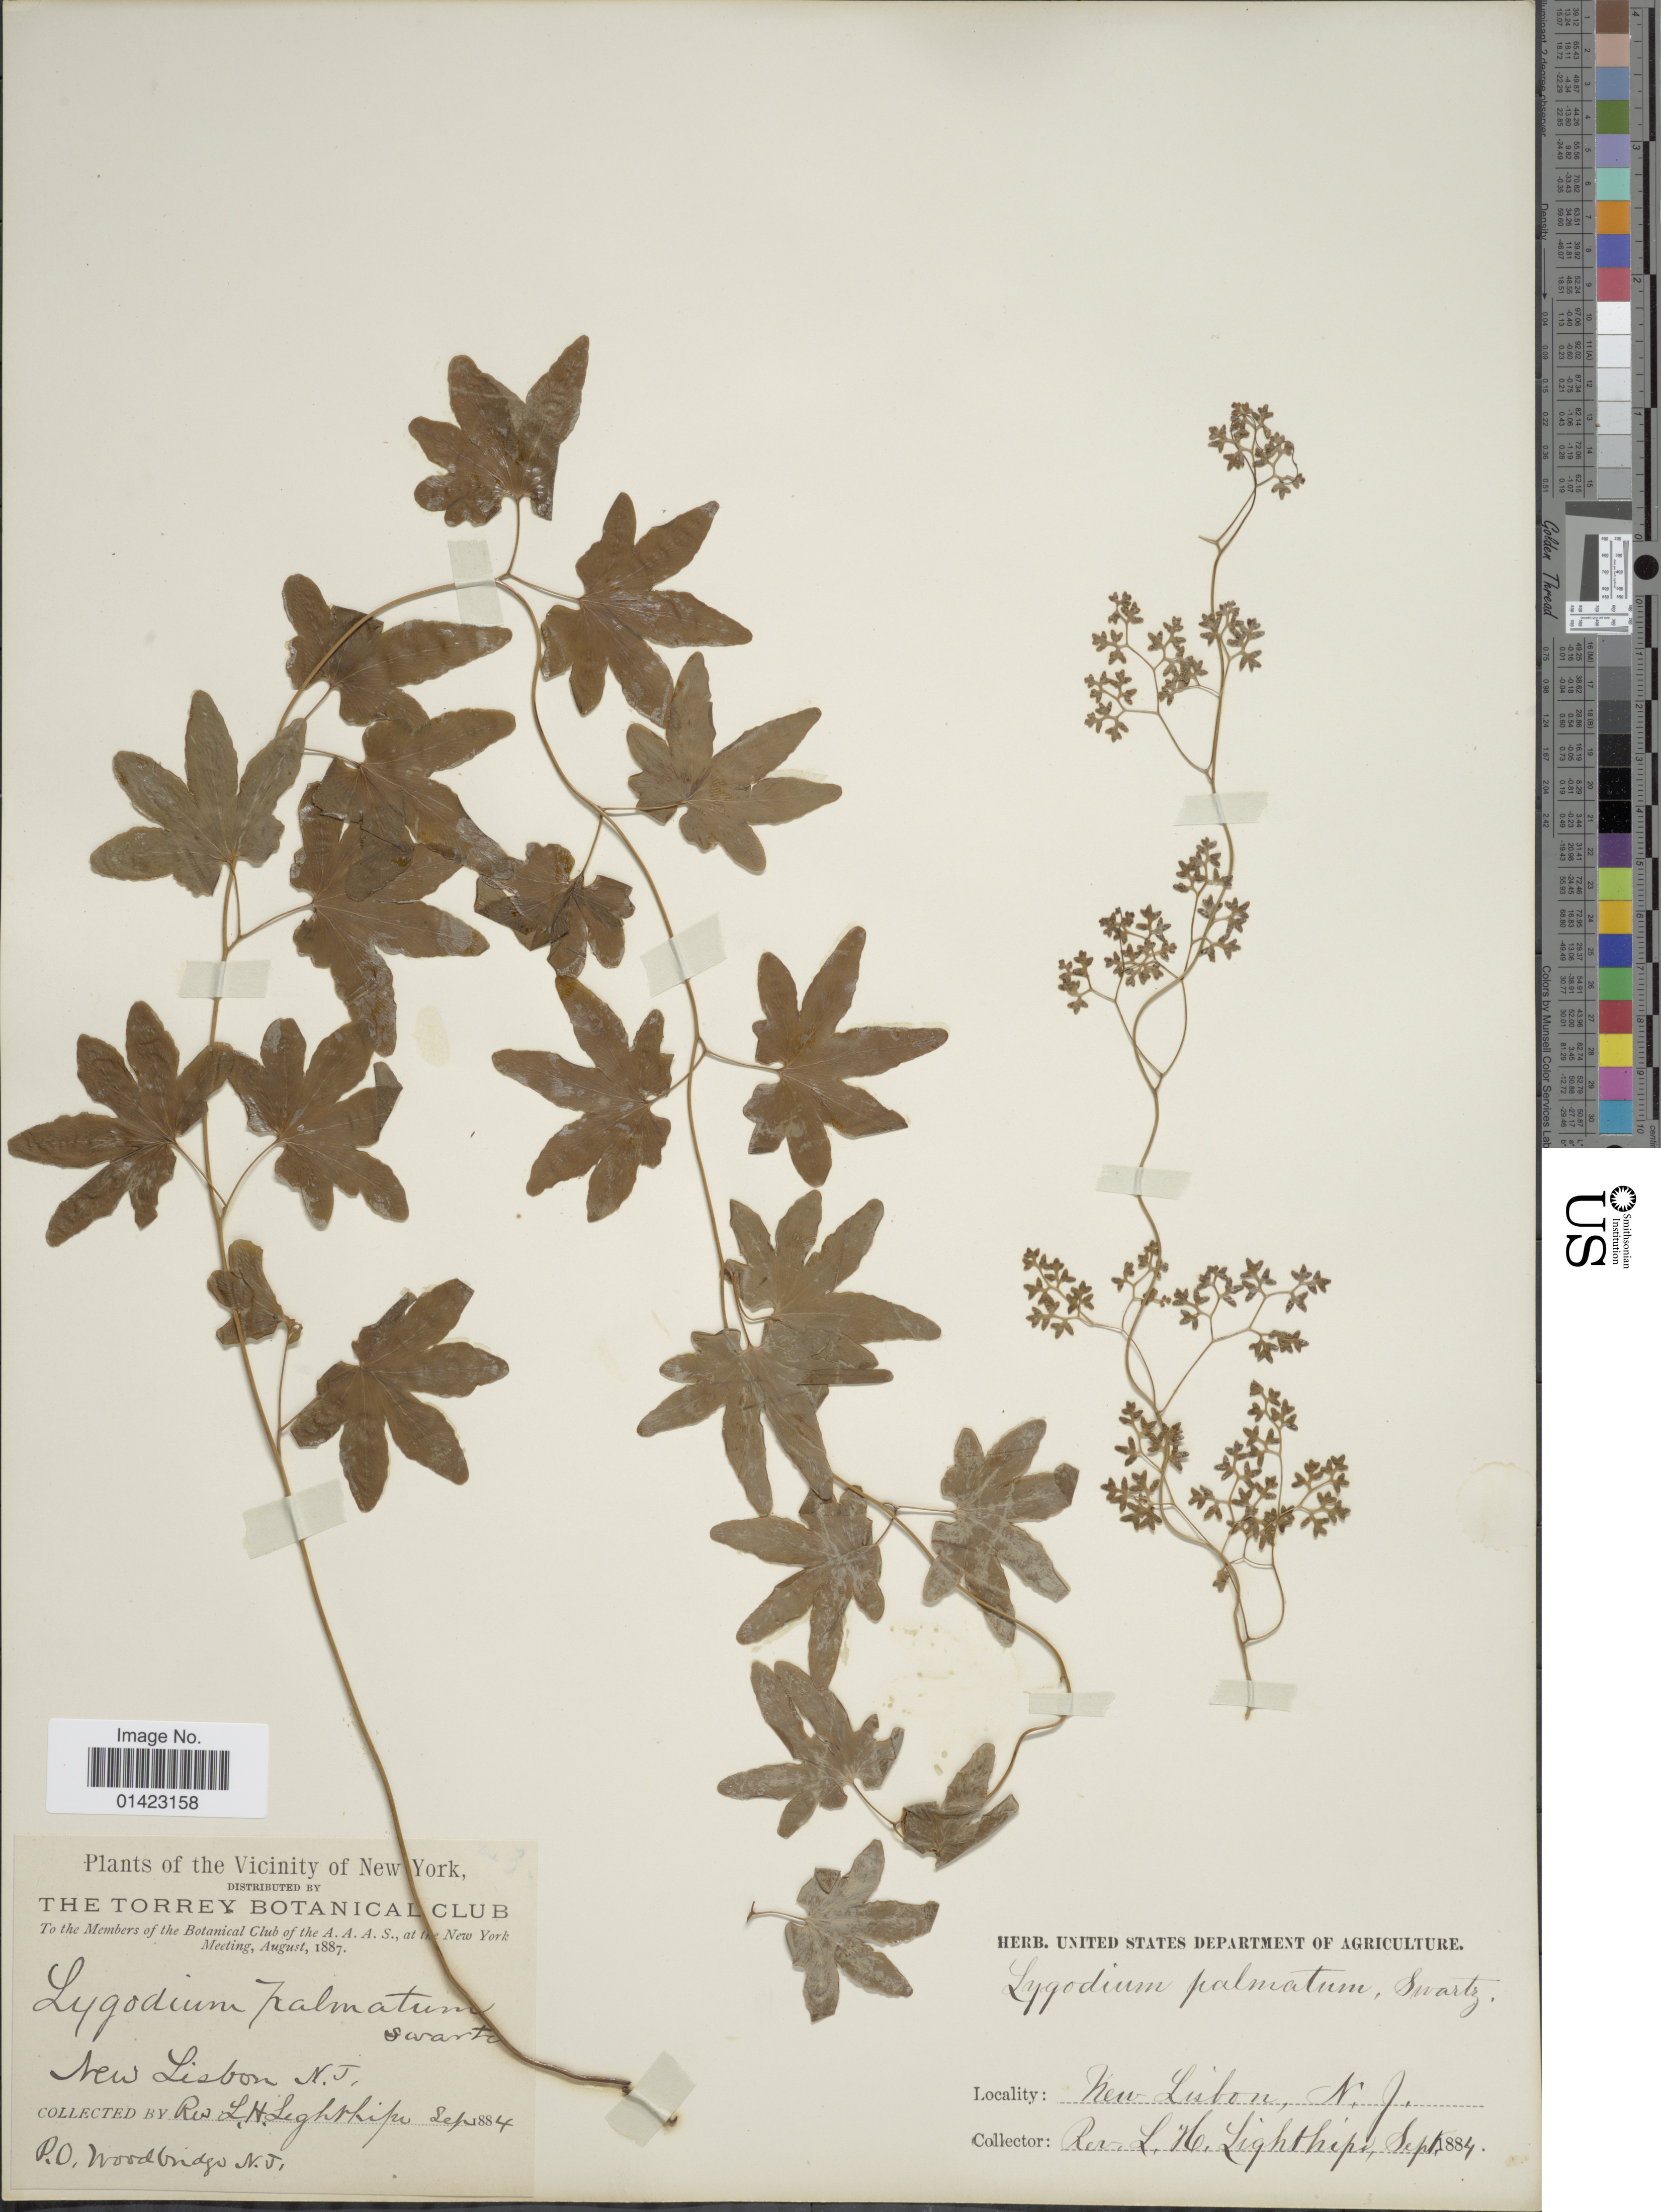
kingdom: Plantae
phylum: Tracheophyta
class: Polypodiopsida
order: Schizaeales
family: Lygodiaceae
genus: Lygodium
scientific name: Lygodium palmatum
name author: (Bernh.) Sw.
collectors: L. H. Lighthipe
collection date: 1884-09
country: United States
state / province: New Jersey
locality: New Lisbon N. J.